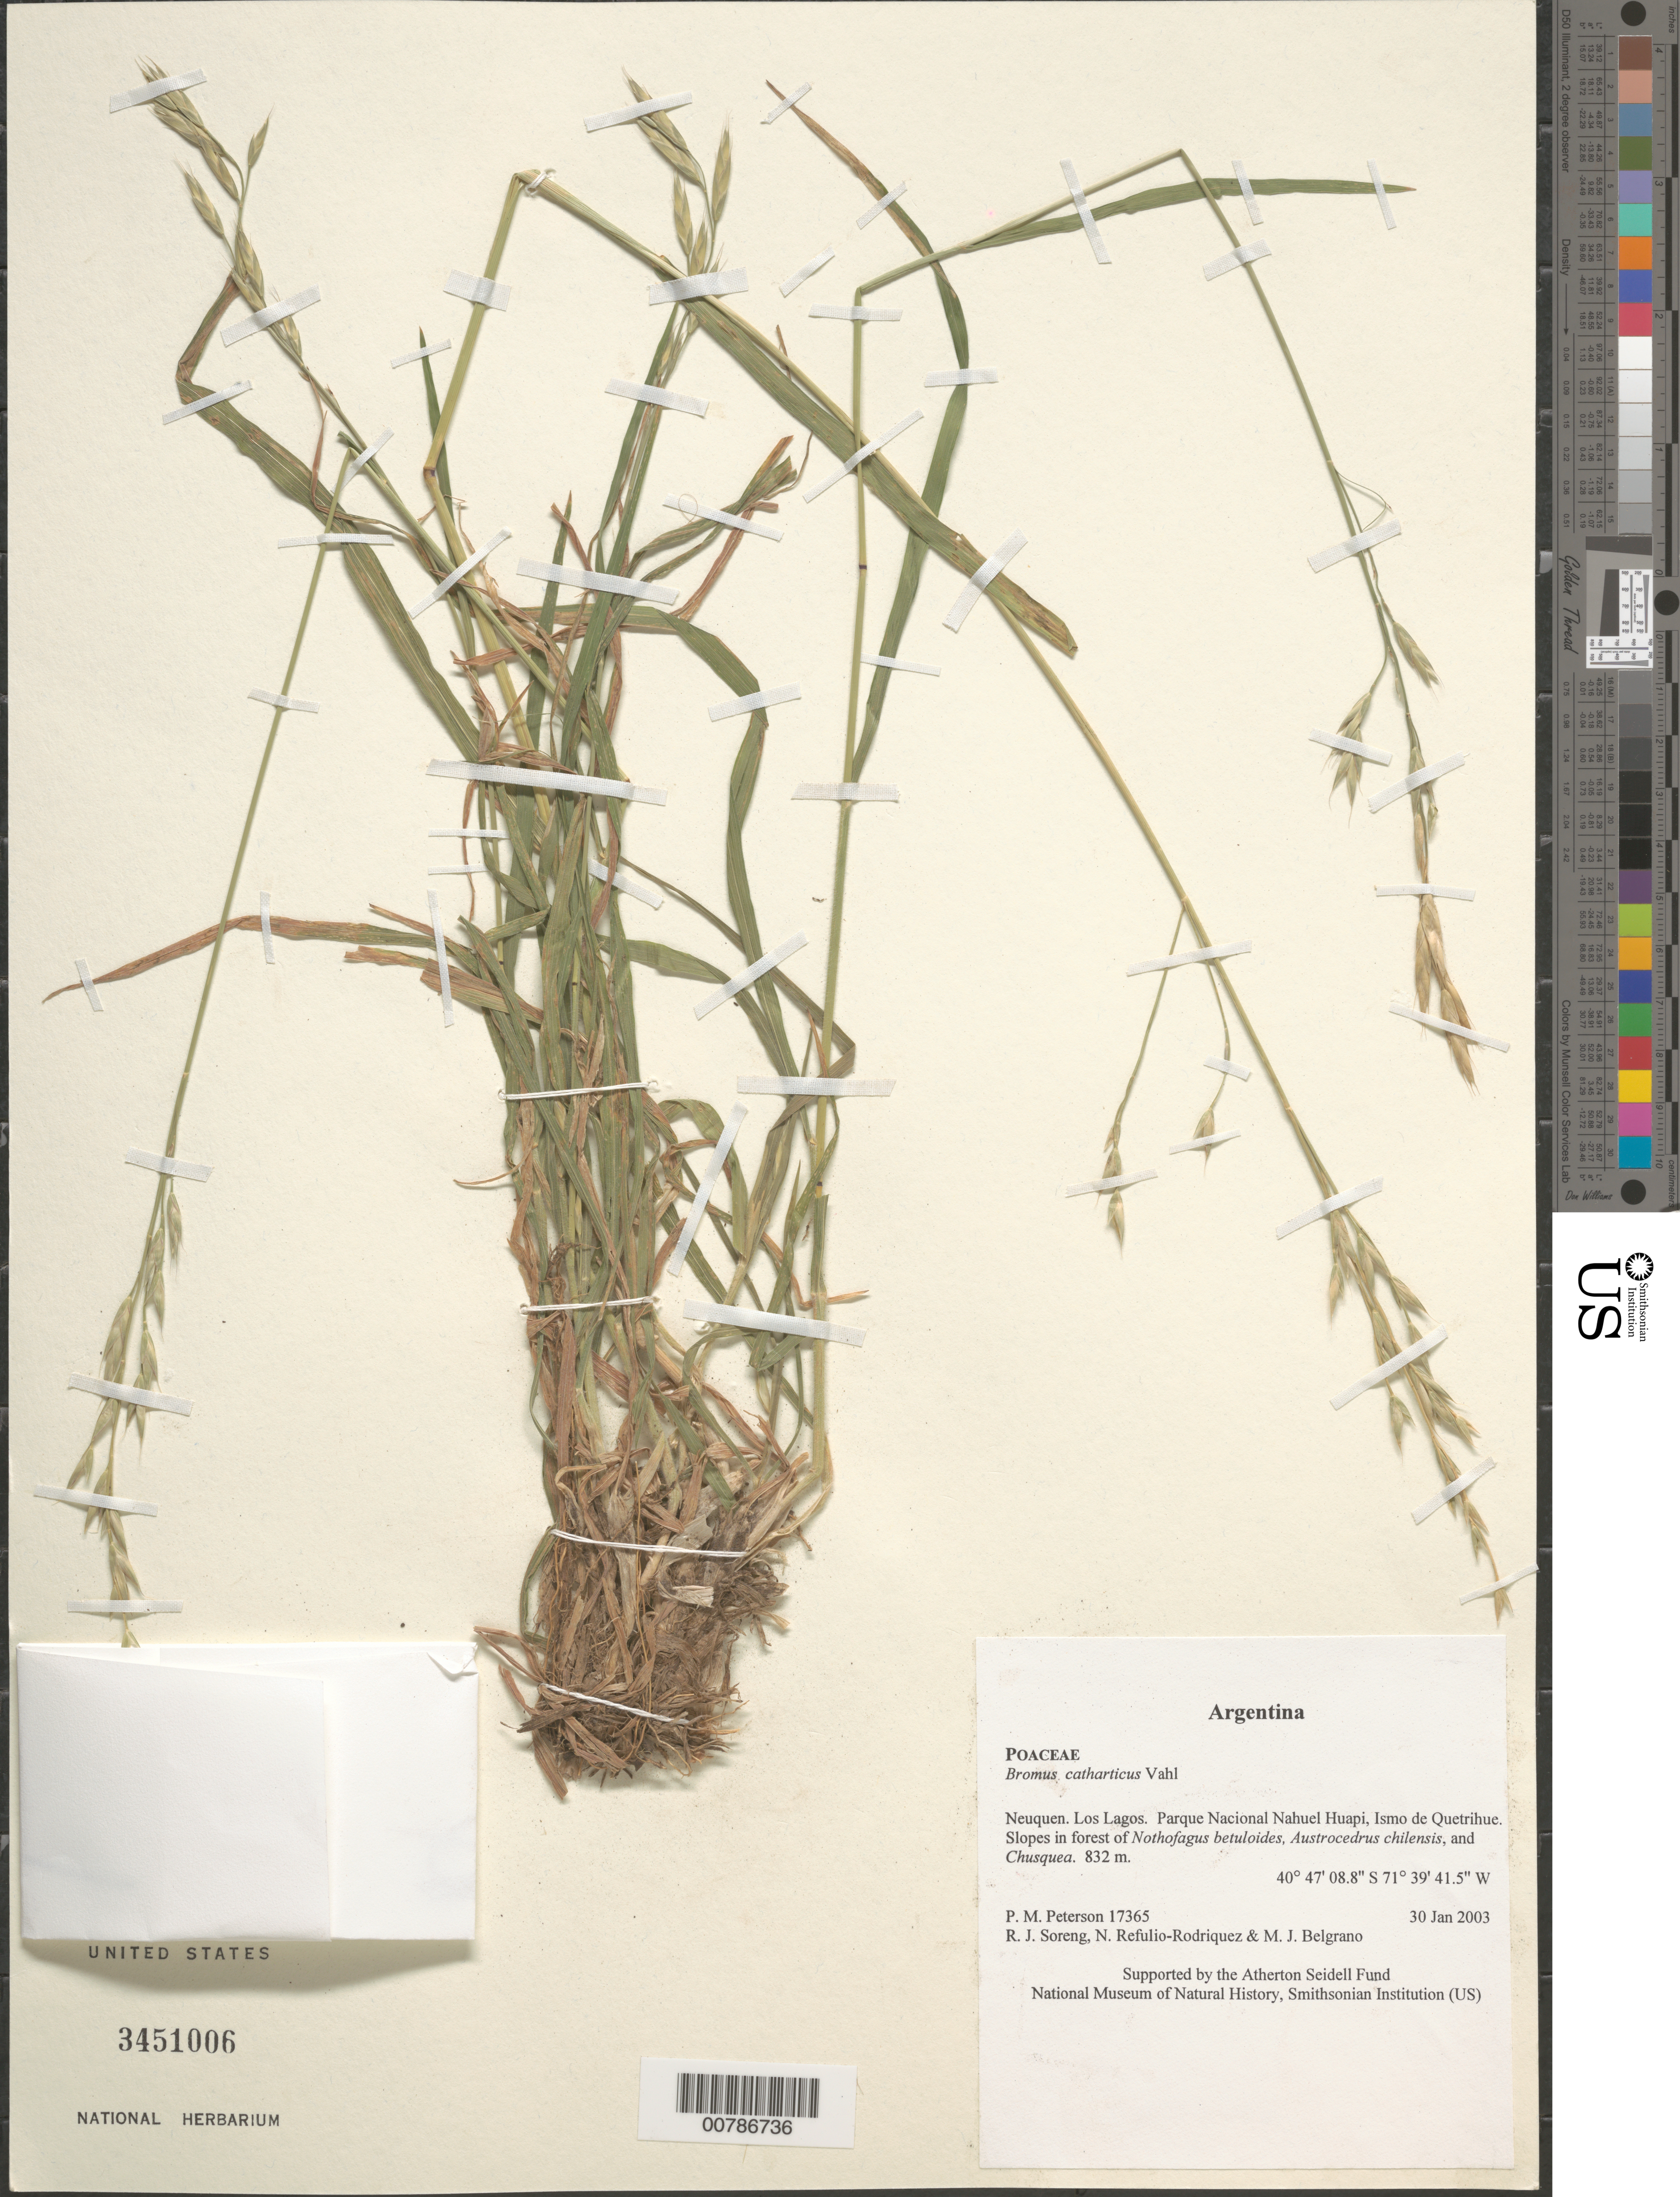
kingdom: Plantae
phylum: Tracheophyta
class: Liliopsida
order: Poales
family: Poaceae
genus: Bromus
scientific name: Bromus catharticus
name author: Vahl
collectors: P. M. Peterson, R. J. Soreng, N. Refulio-Rodríguez & M. Belgrano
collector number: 17365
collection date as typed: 30 Jan 2003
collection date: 2003-01-30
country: Argentina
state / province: Neuquen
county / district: Los Lagos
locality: Parque Nacional Nahuel Huapi, Ismo de Quetrihue. Slopes in forest of Nothofagus betuloides, Austrocedrus chilensis, and Chusquea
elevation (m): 832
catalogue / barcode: US 3451006